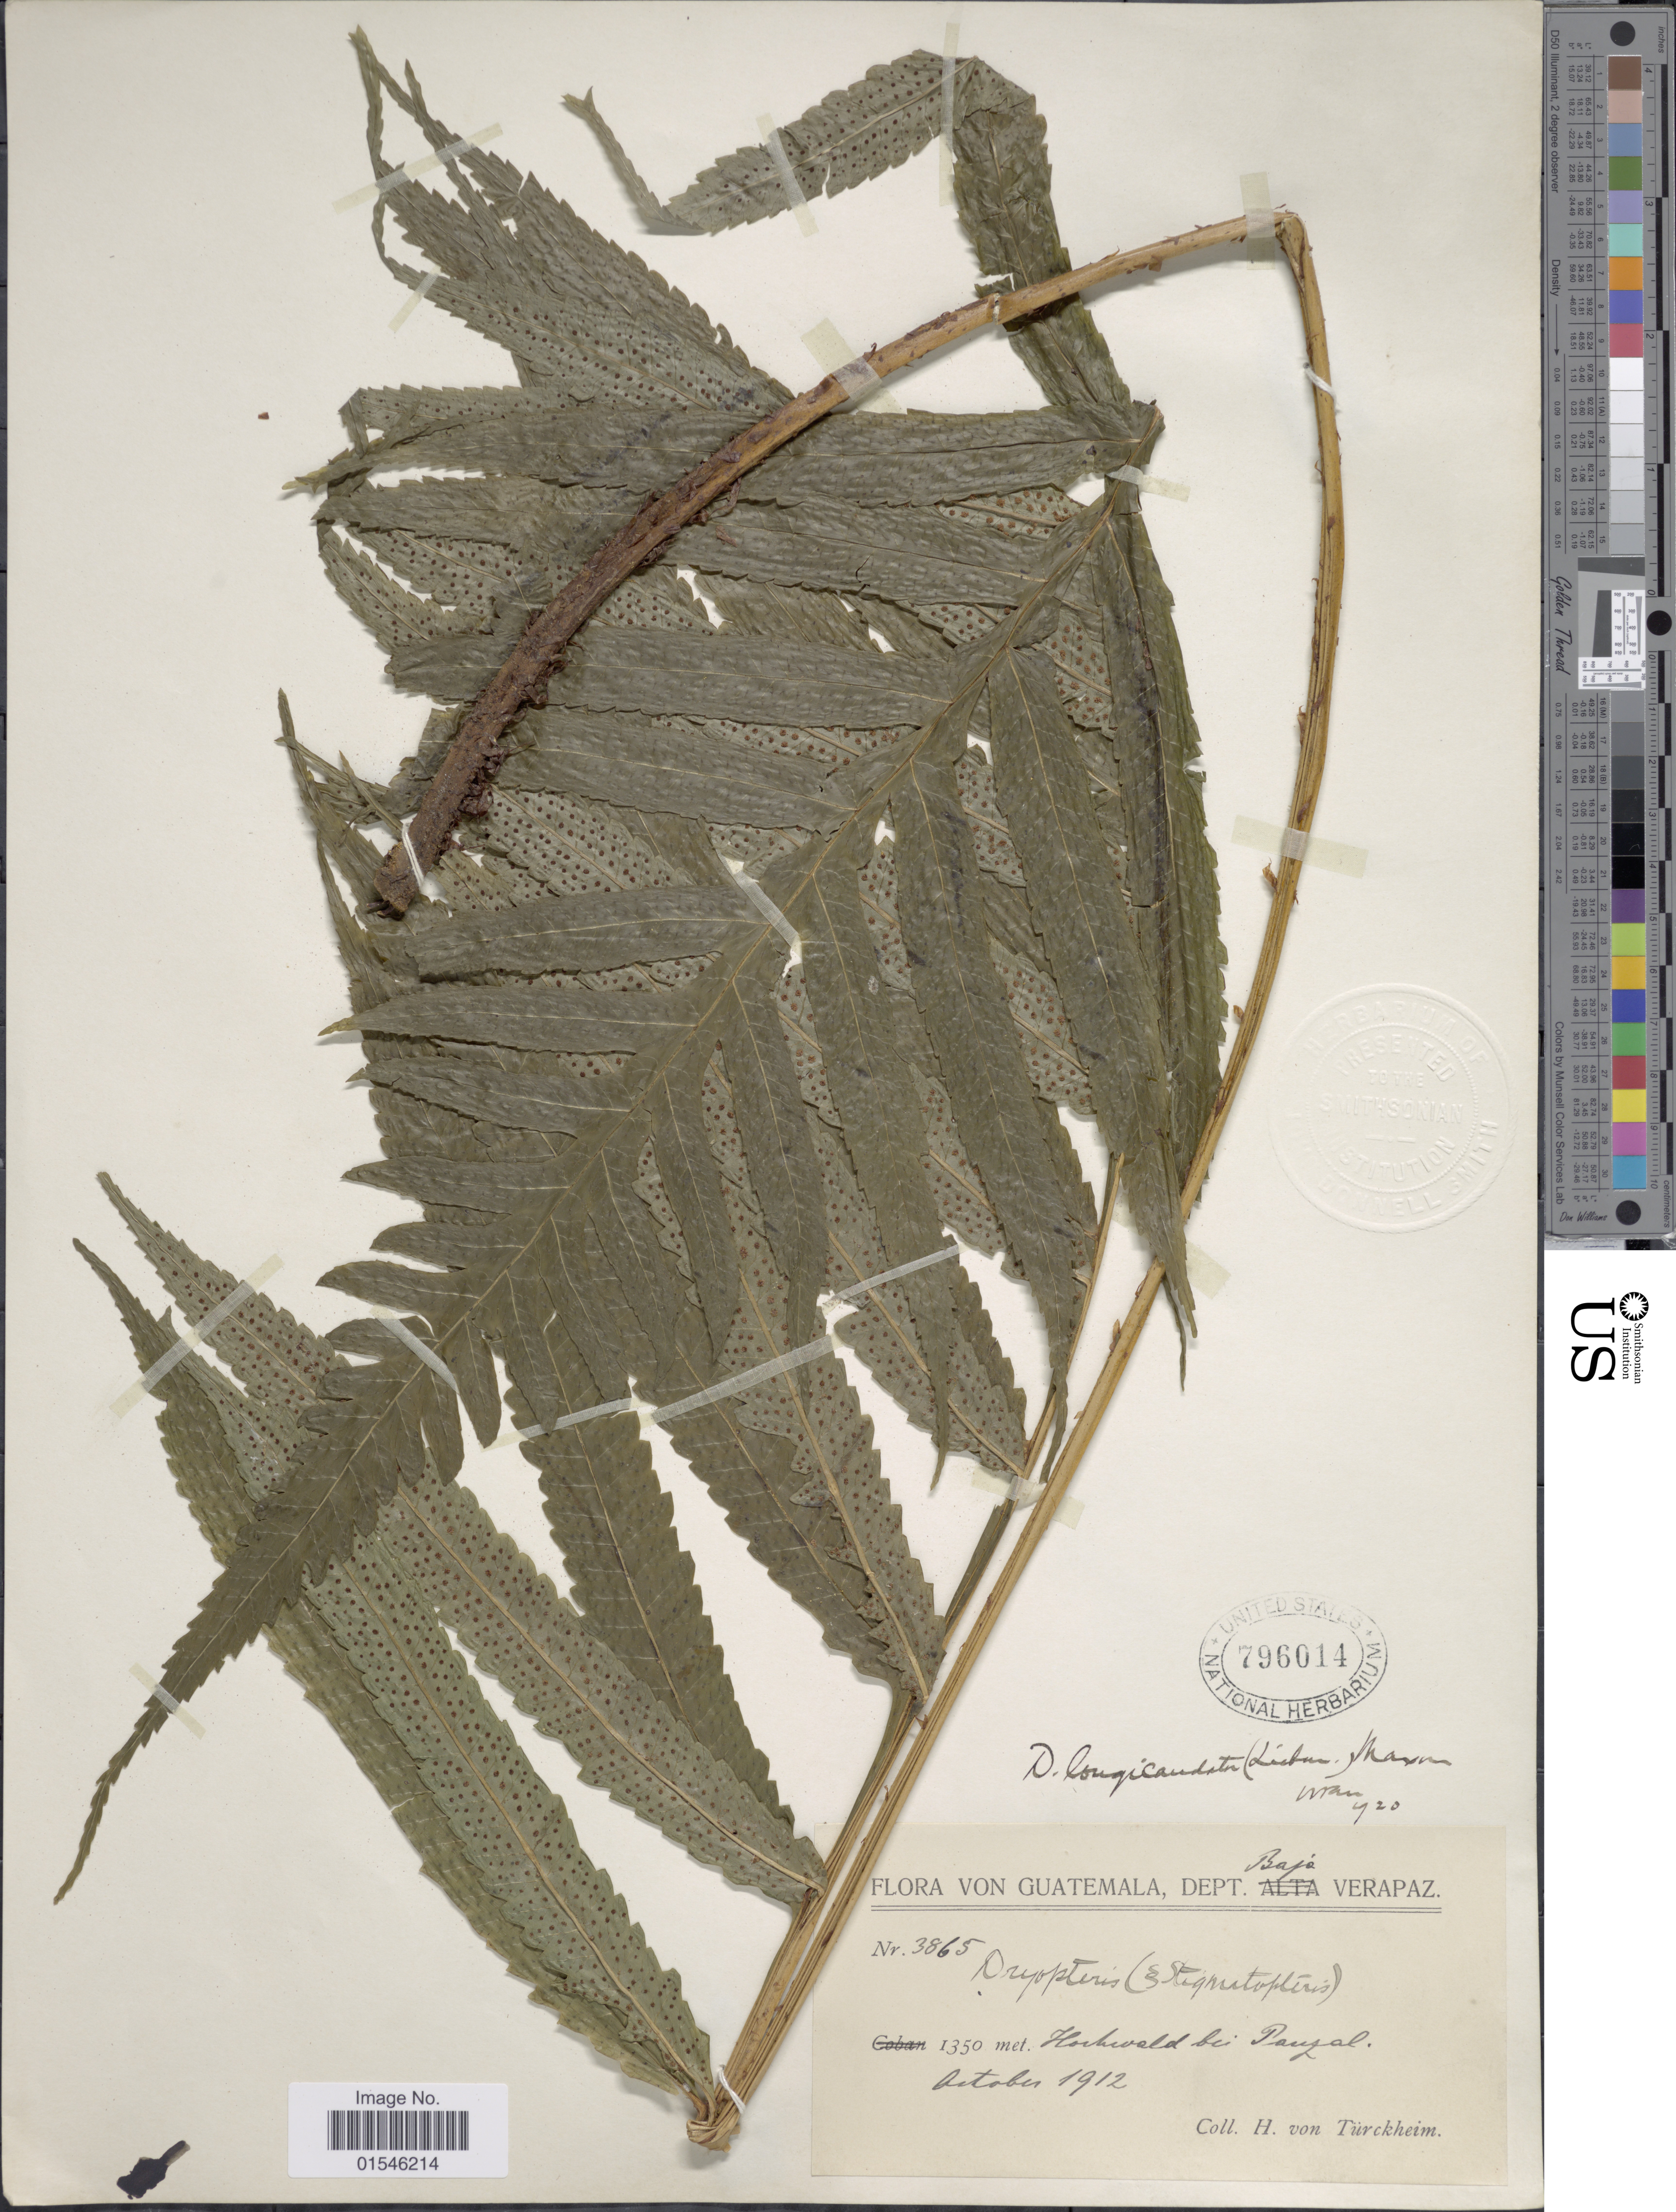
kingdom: Plantae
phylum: Tracheophyta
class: Polypodiopsida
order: Polypodiales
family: Dryopteridaceae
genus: Stigmatopteris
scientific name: Stigmatopteris longicaudata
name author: (Leibm.) C. Chr.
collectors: H. von Türckheim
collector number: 3865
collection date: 1912-10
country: Guatemala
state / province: Baja Verapaz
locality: Hochwald bei Panzal [high forest at Pansal]. Dept. Baja Verapaz.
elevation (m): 1350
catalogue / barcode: US 796014